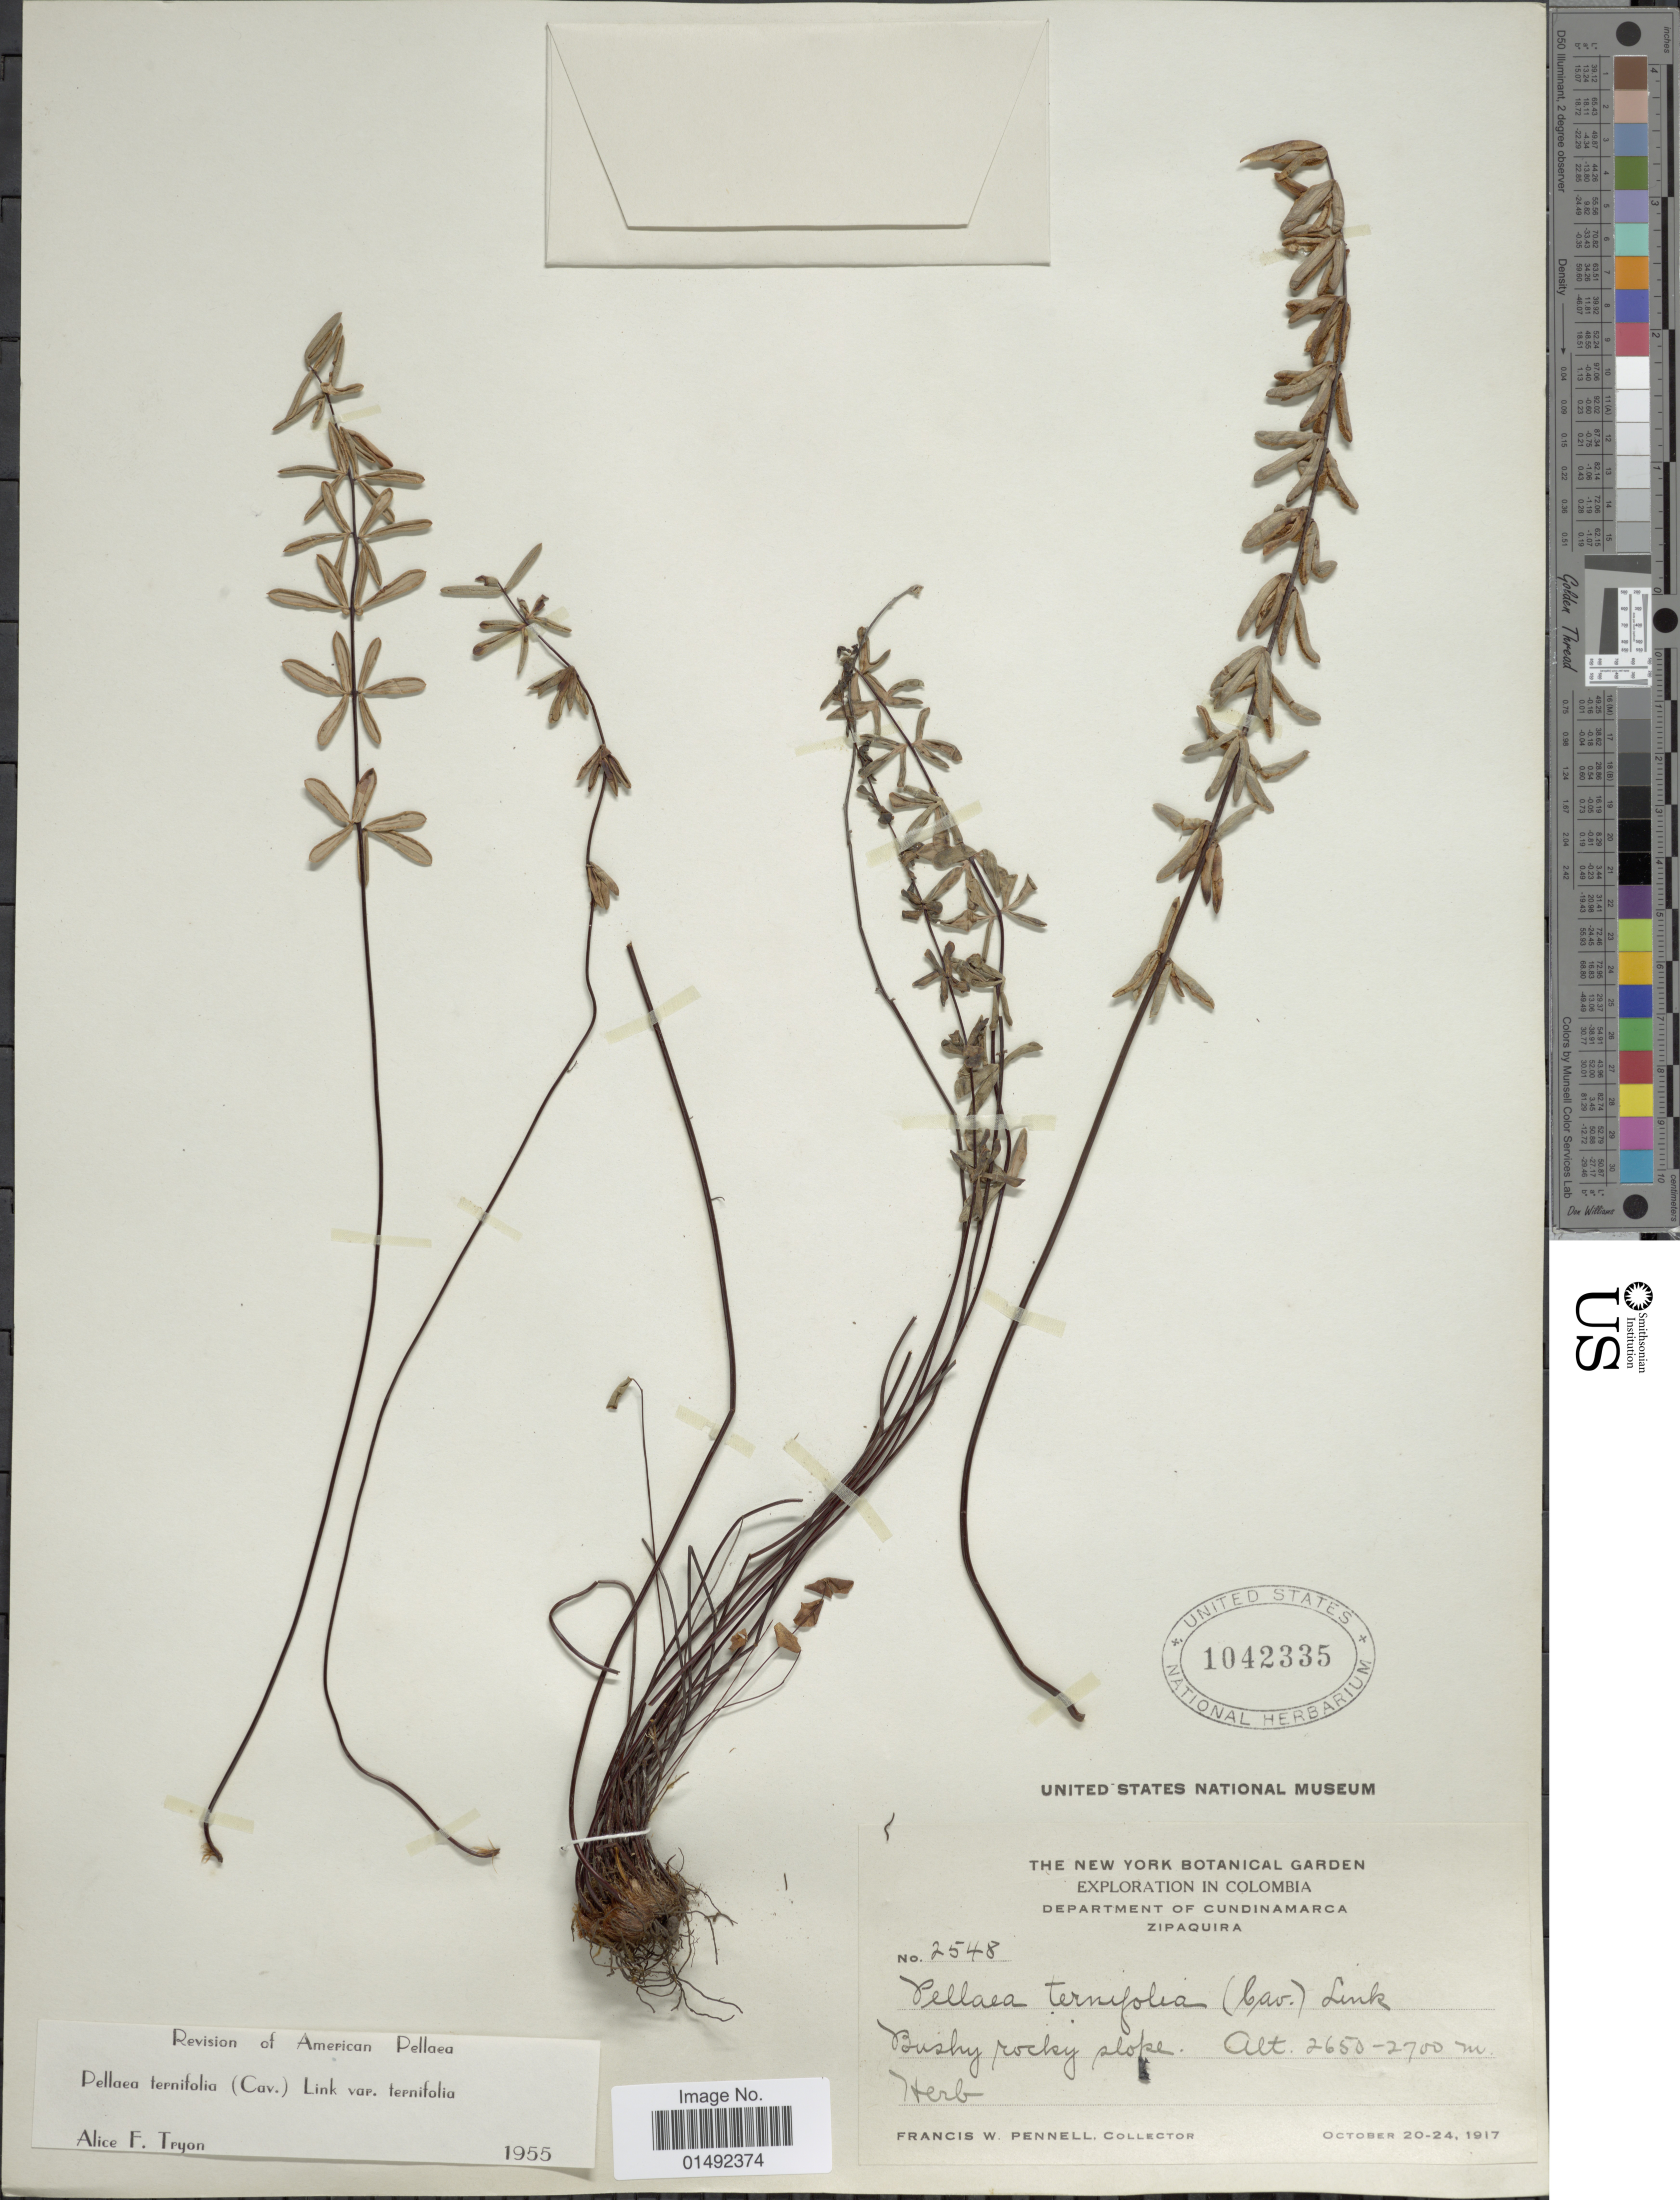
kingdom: Plantae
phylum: Tracheophyta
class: Polypodiopsida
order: Polypodiales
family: Pteridaceae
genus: Pellaea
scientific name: Pellaea ternifolia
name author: (Cav.) Link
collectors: F. W. Pennell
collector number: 2548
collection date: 1917-10-20/1917-10-24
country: Colombia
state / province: Cundinamarca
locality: Department of Cundinamarca, Zipaquira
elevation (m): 2650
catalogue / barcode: US 1042335